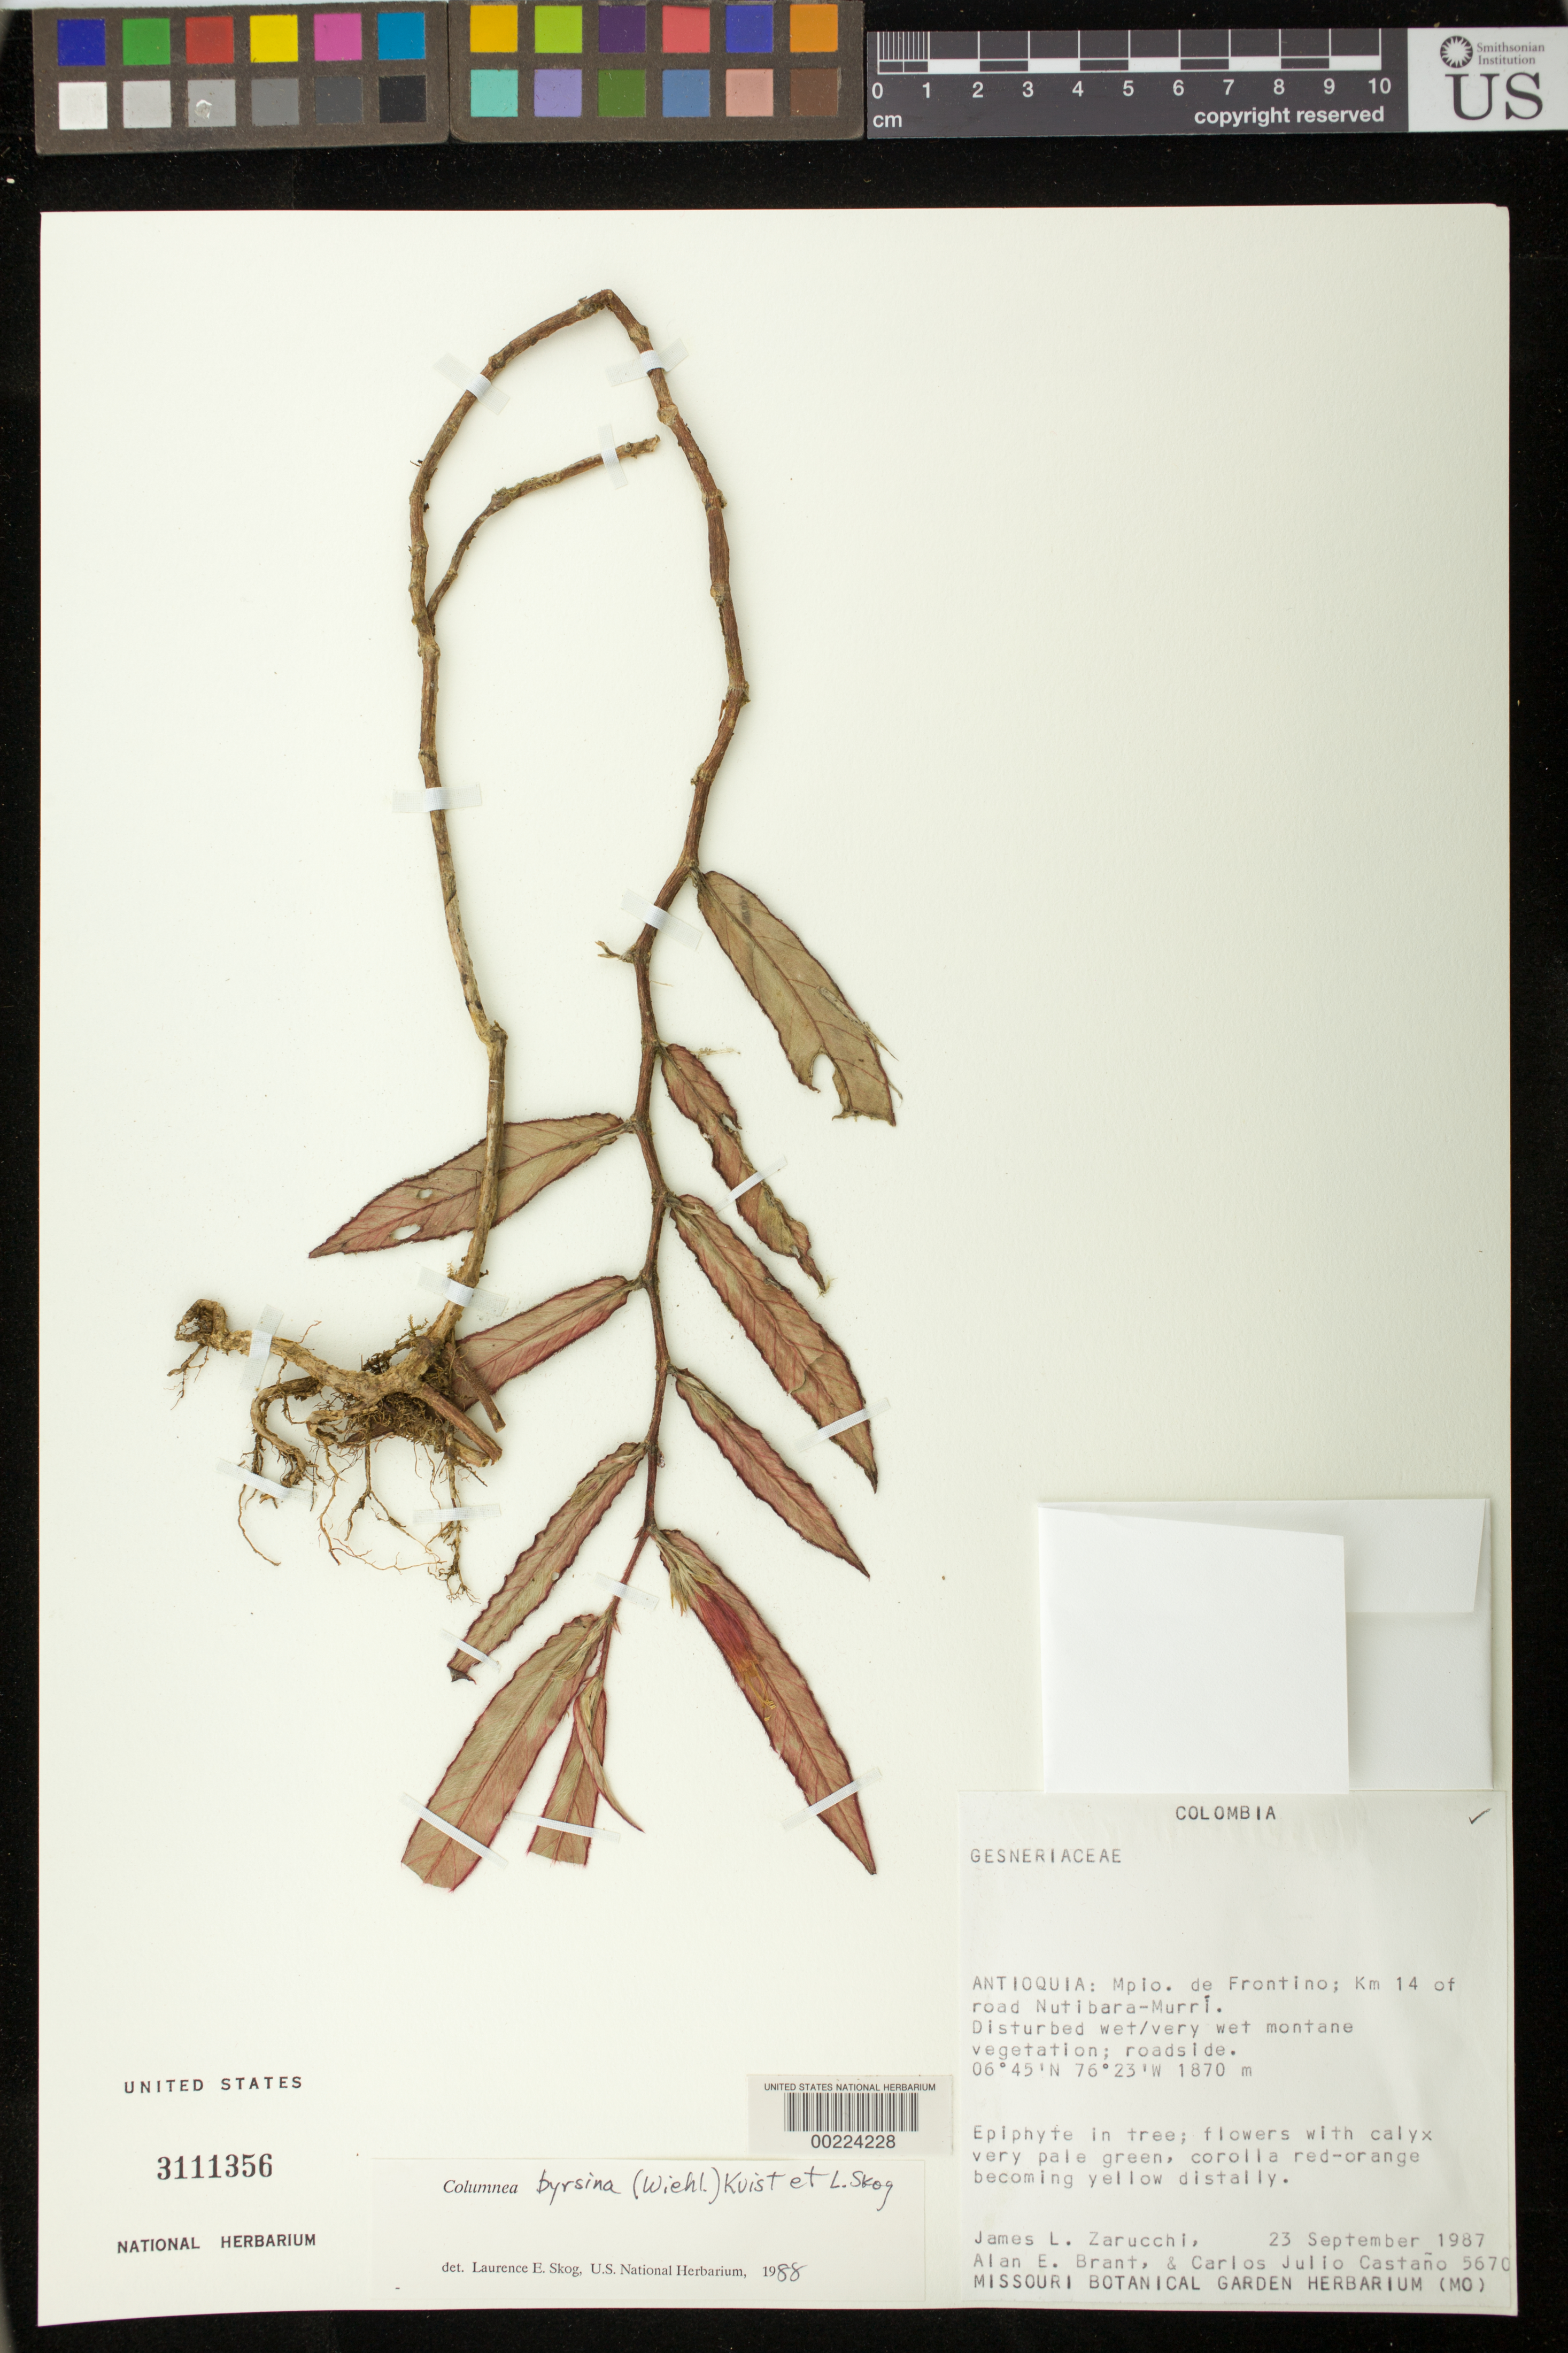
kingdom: Plantae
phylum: Tracheophyta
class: Magnoliopsida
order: Lamiales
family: Gesneriaceae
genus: Columnea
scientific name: Columnea byrsina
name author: (Wiehler) L.P. Kvist & L.E. Skog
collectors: J. L. Zarucchi, A. Brant & C. Castano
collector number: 5670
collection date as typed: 23 Sep 1987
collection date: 1987-09-23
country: Colombia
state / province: Antioquia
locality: Mpio. of Frontino, km 14 of Nutibara-Murri road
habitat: Disturbed wet/very wet montane vegetation, roadside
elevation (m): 1870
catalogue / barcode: US 3111356